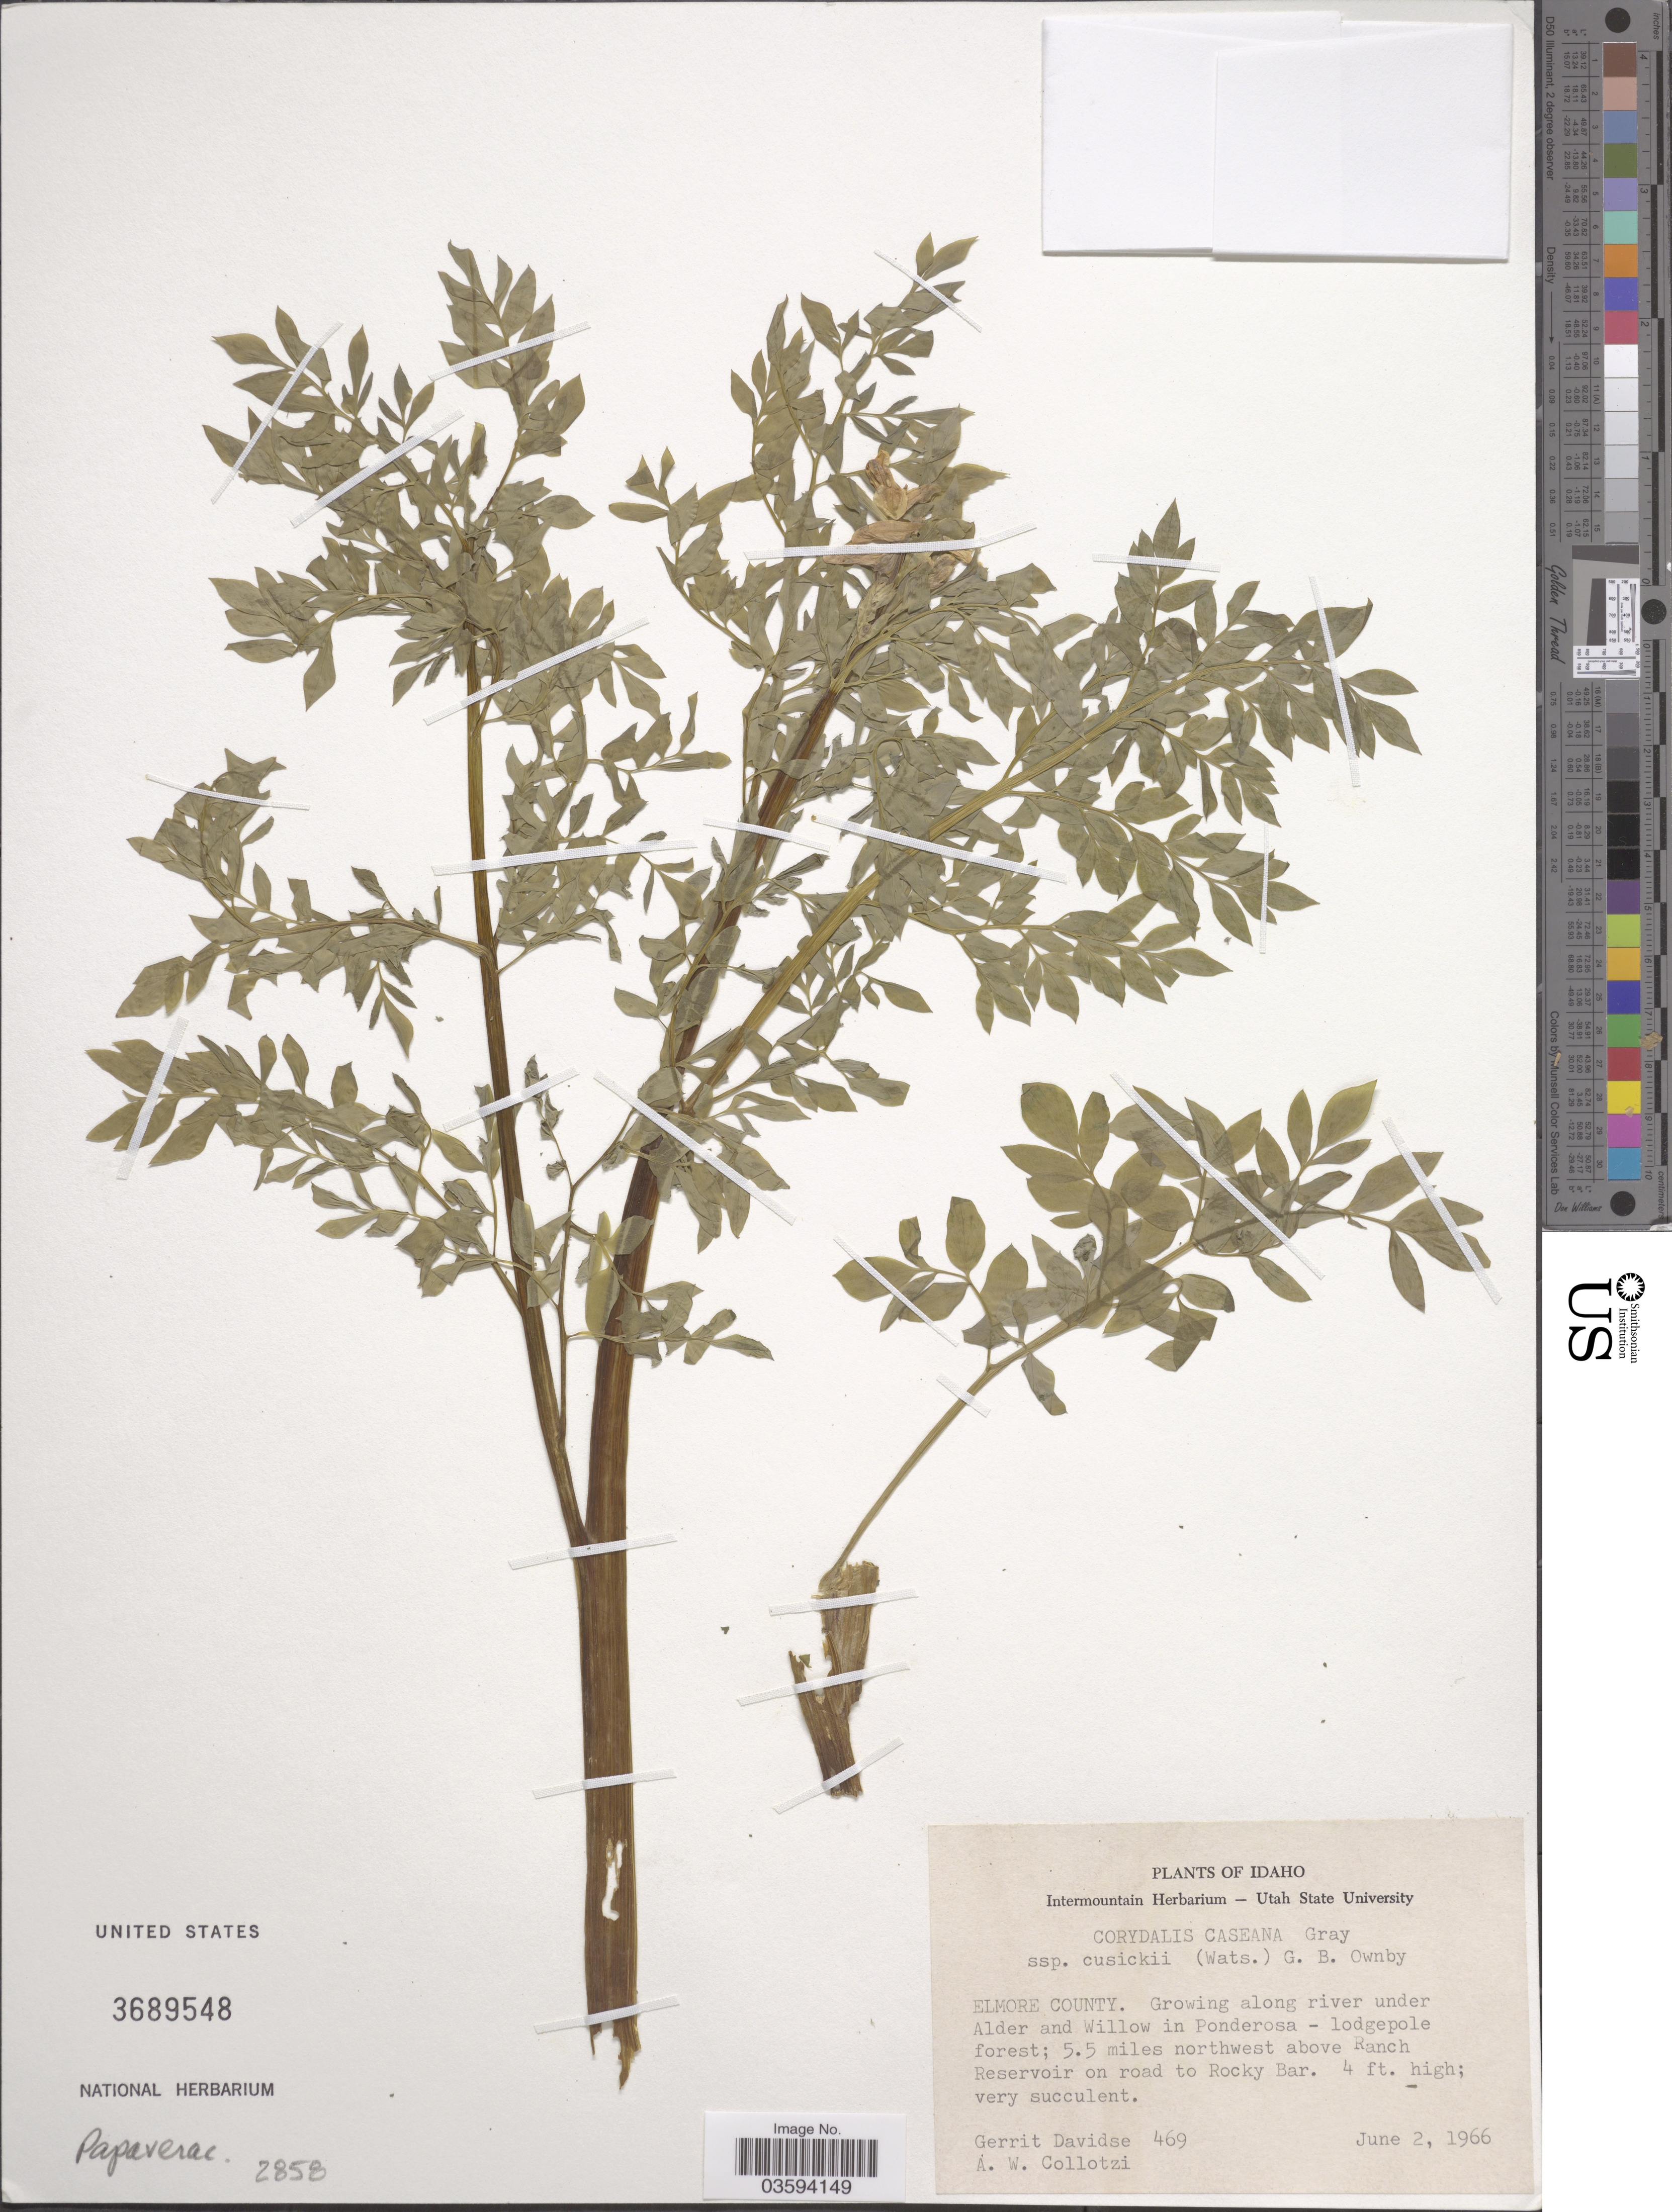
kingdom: Plantae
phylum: Tracheophyta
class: Magnoliopsida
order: Ranunculales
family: Papaveraceae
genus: Corydalis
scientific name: Corydalis caseana subsp. cusickii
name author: (S. Watson) G.B. Ownbey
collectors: G. Davidse & A. W. Collotzi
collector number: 469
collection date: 1966-06-02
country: United States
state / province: Idaho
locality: Elmore County. Along river under Alder and Willow in Ponderosa - lodgepole forest; 5.5 miles northwest above Ranch Reservoir on road to Rocky Bar.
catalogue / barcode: US 3689548